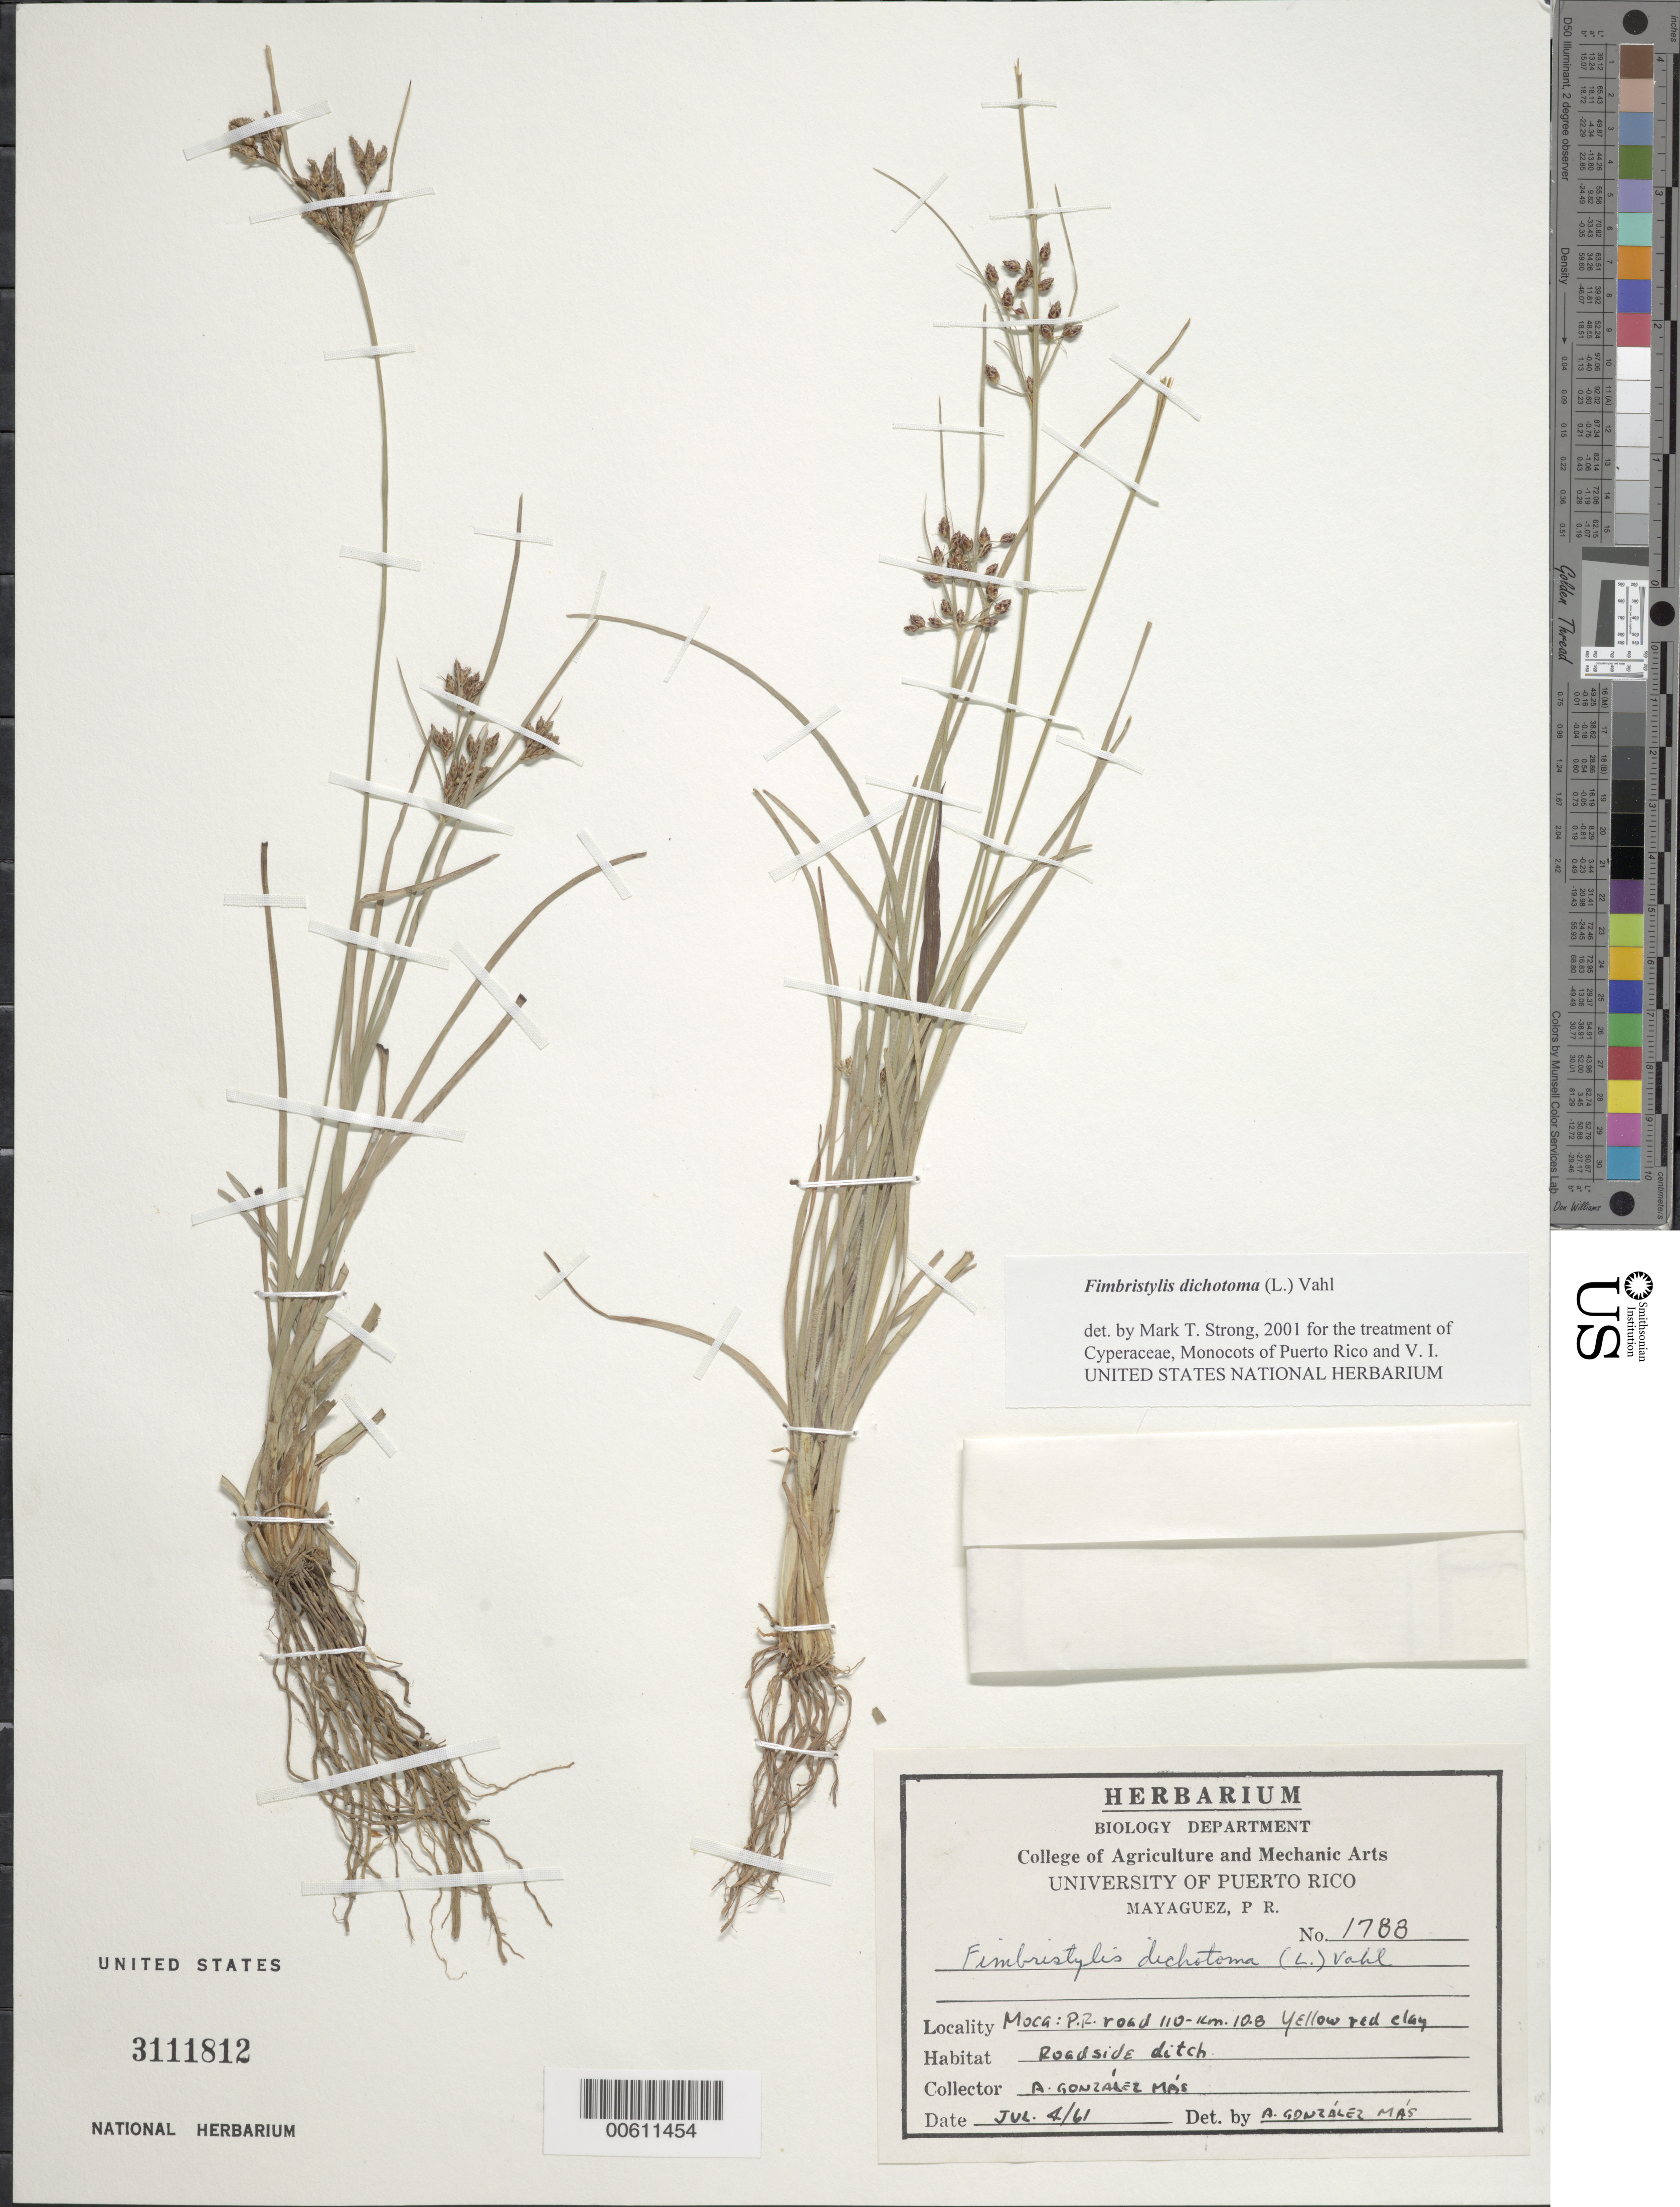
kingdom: Plantae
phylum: Tracheophyta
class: Liliopsida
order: Poales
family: Cyperaceae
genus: Fimbristylis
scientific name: Fimbristylis dichotoma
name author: (L.) Vahl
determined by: Strong, M. T., (US), Smithsonian Institution - National Museum of Natural History (UNITED STATES)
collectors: A. González Más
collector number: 1788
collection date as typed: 04 Jul 1961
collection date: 1961-07-04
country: Puerto Rico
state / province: Moca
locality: Moca: Rd. 110, km 10.8.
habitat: Roadside ditch.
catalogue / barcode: US 3111812